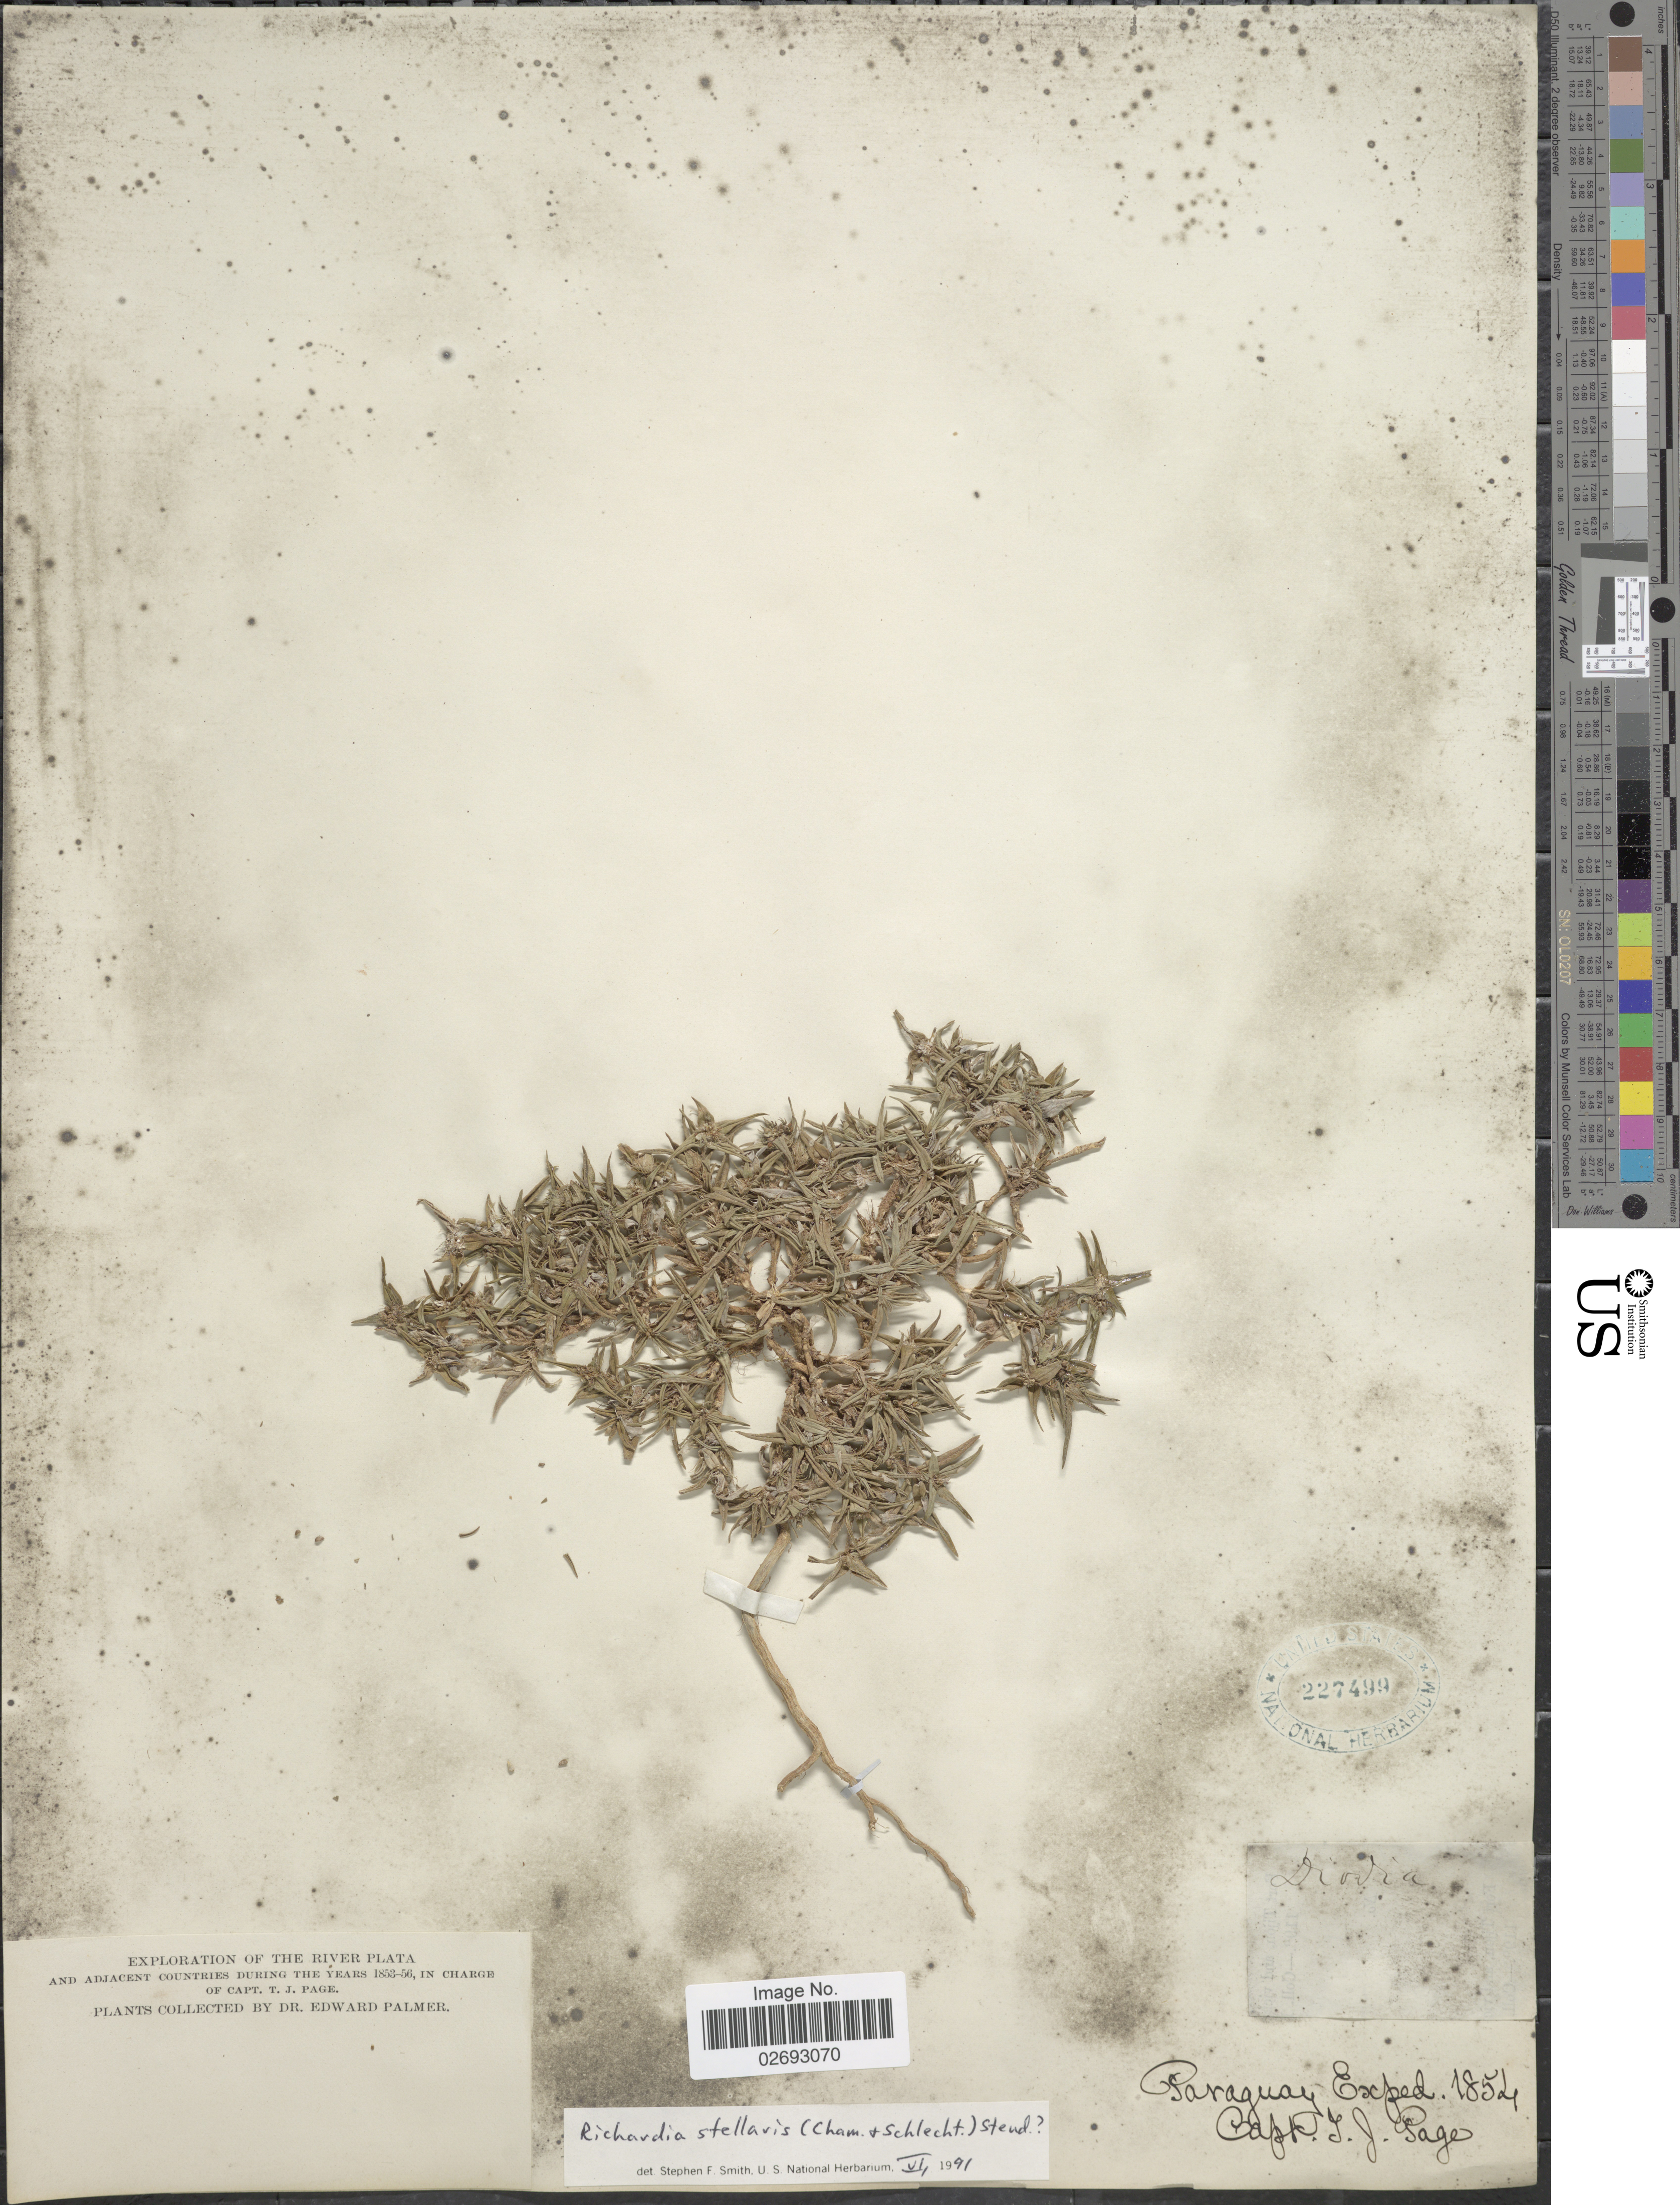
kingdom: Plantae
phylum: Tracheophyta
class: Magnoliopsida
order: Gentianales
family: Rubiaceae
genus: Richardia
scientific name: Richardia stellaris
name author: (Cham. & Schltdl.) Steud.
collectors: E. Palmer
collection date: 1854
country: Paraguay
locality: The River Plata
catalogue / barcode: US 227499